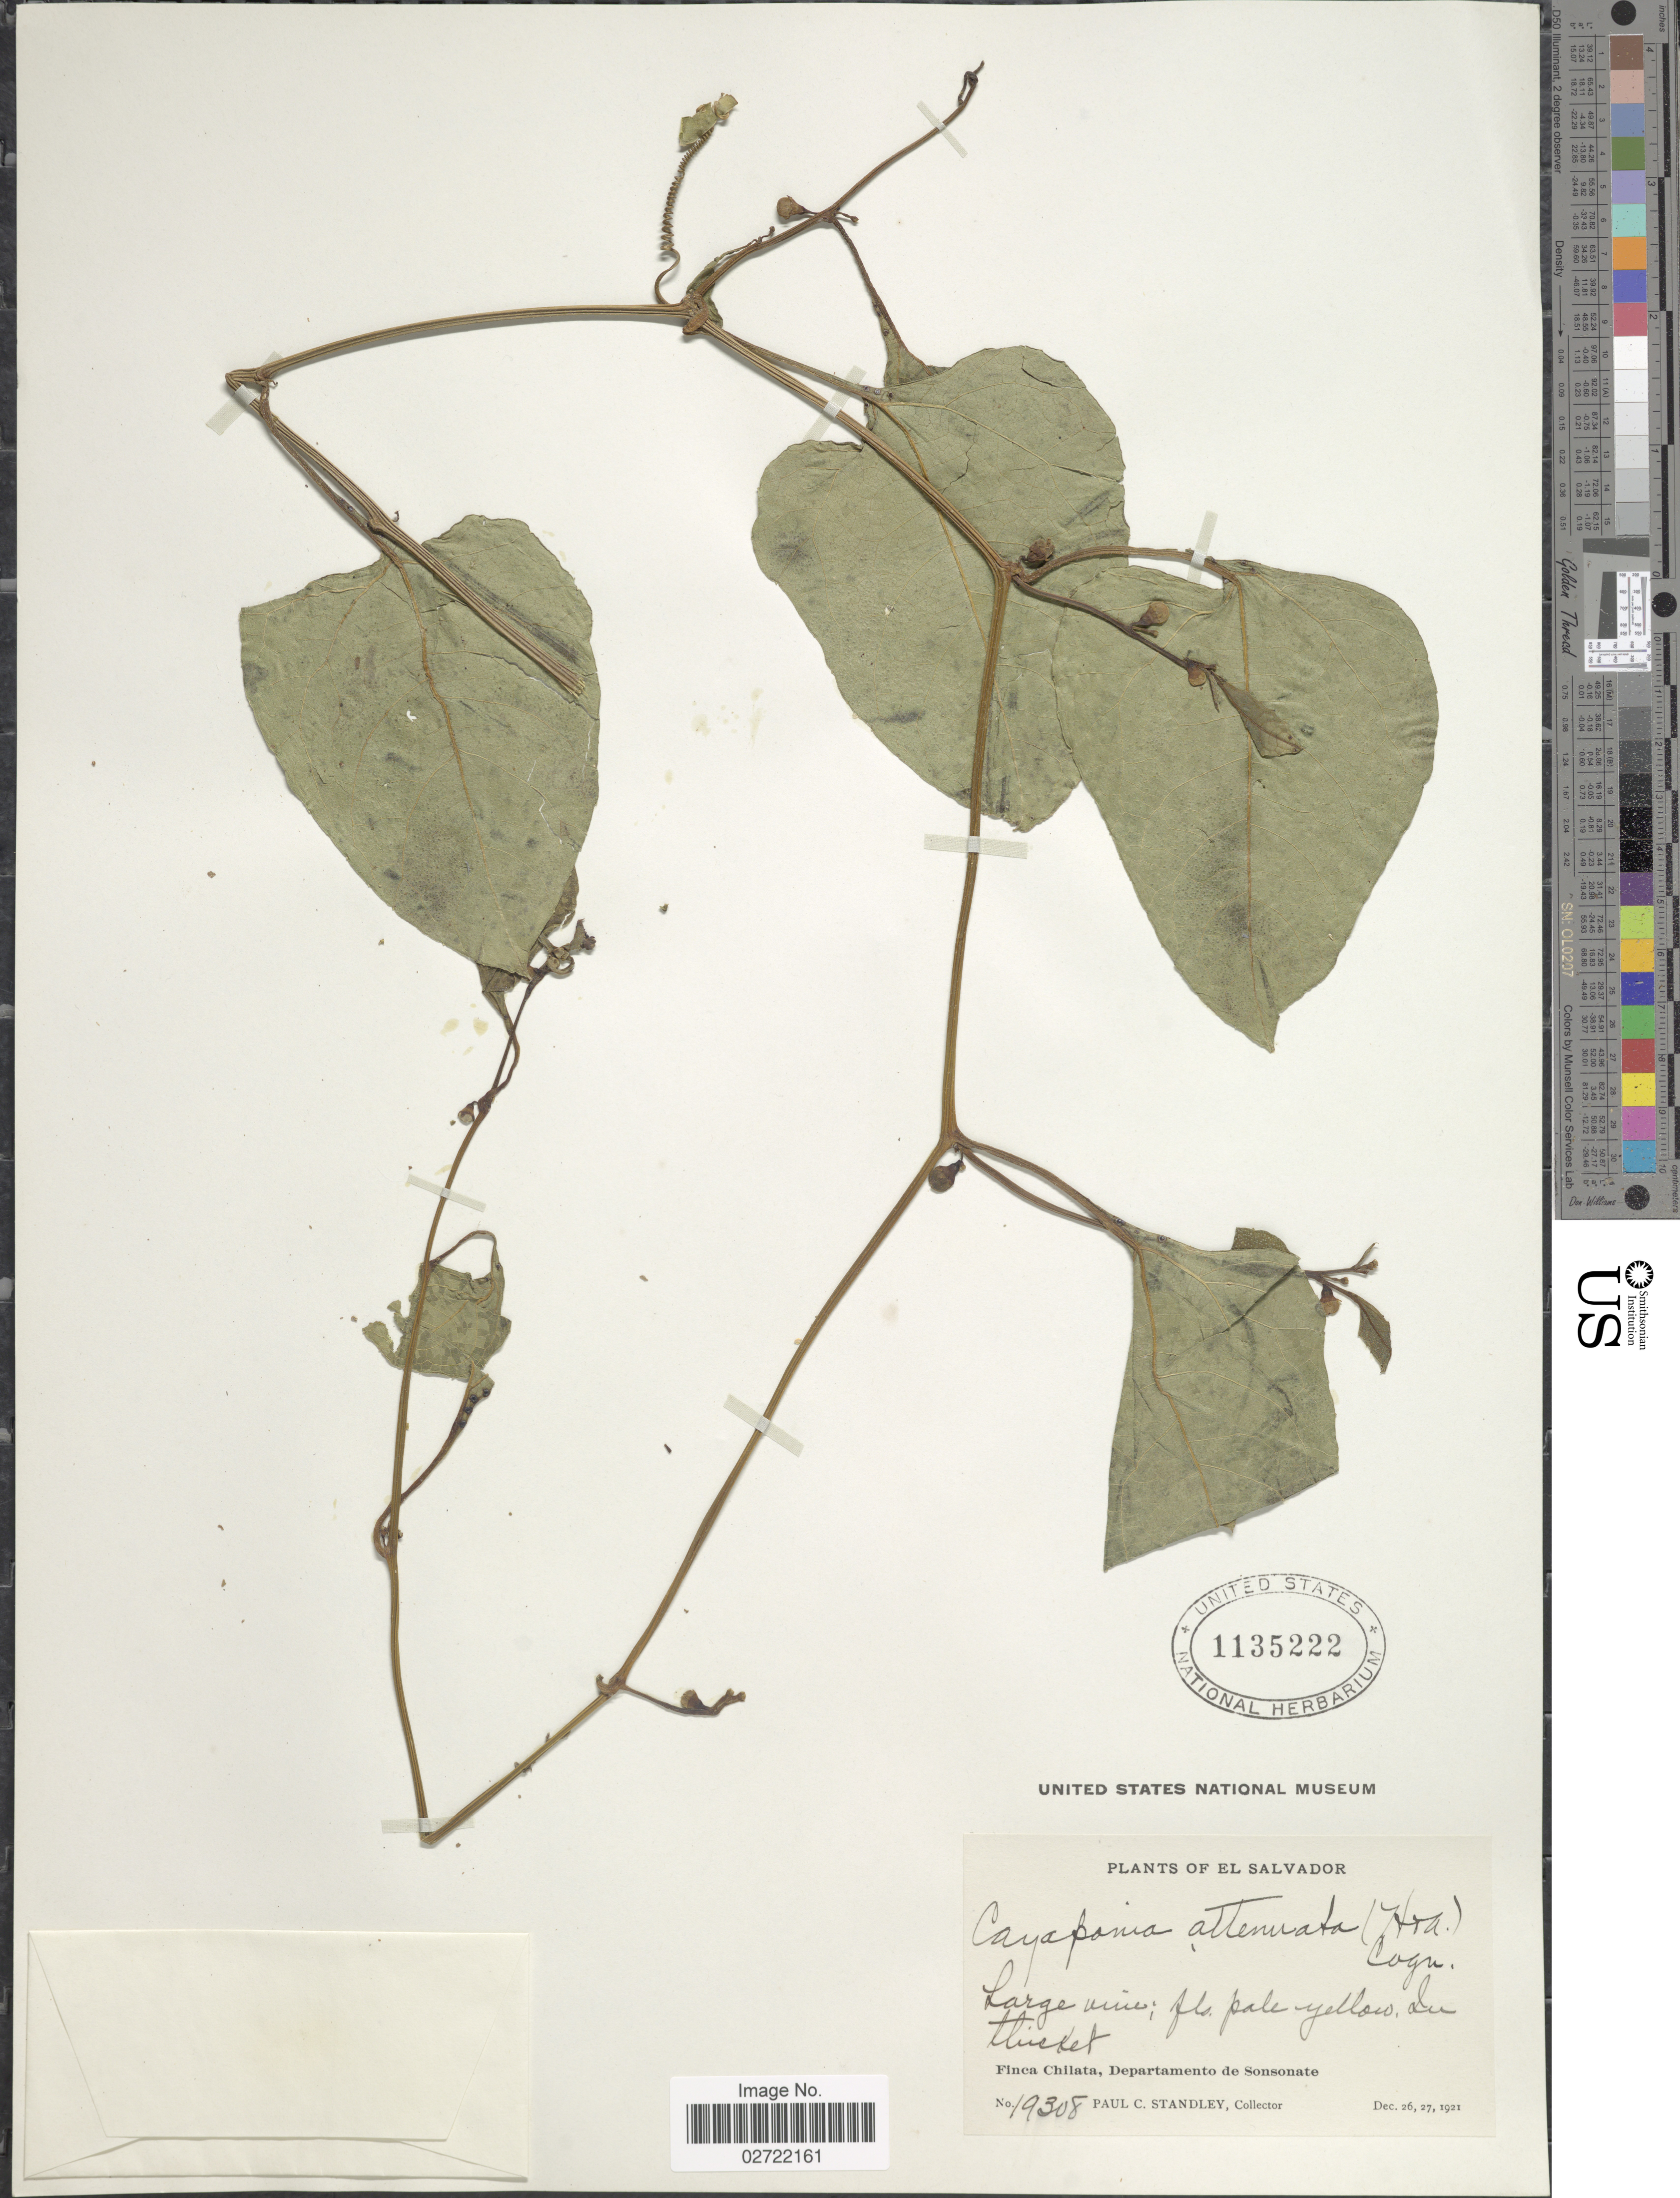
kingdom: Plantae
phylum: Tracheophyta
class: Magnoliopsida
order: Cucurbitales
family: Cucurbitaceae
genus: Cayaponia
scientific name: Cayaponia attenuata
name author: (Hook. & Arn.) Cogn.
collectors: P. C. Standley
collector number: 19308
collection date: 1921-12-26/1921-12-27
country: El Salvador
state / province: Sonsonate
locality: Finca Chilata, Departamento de Sonsonate.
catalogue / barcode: US 1135222